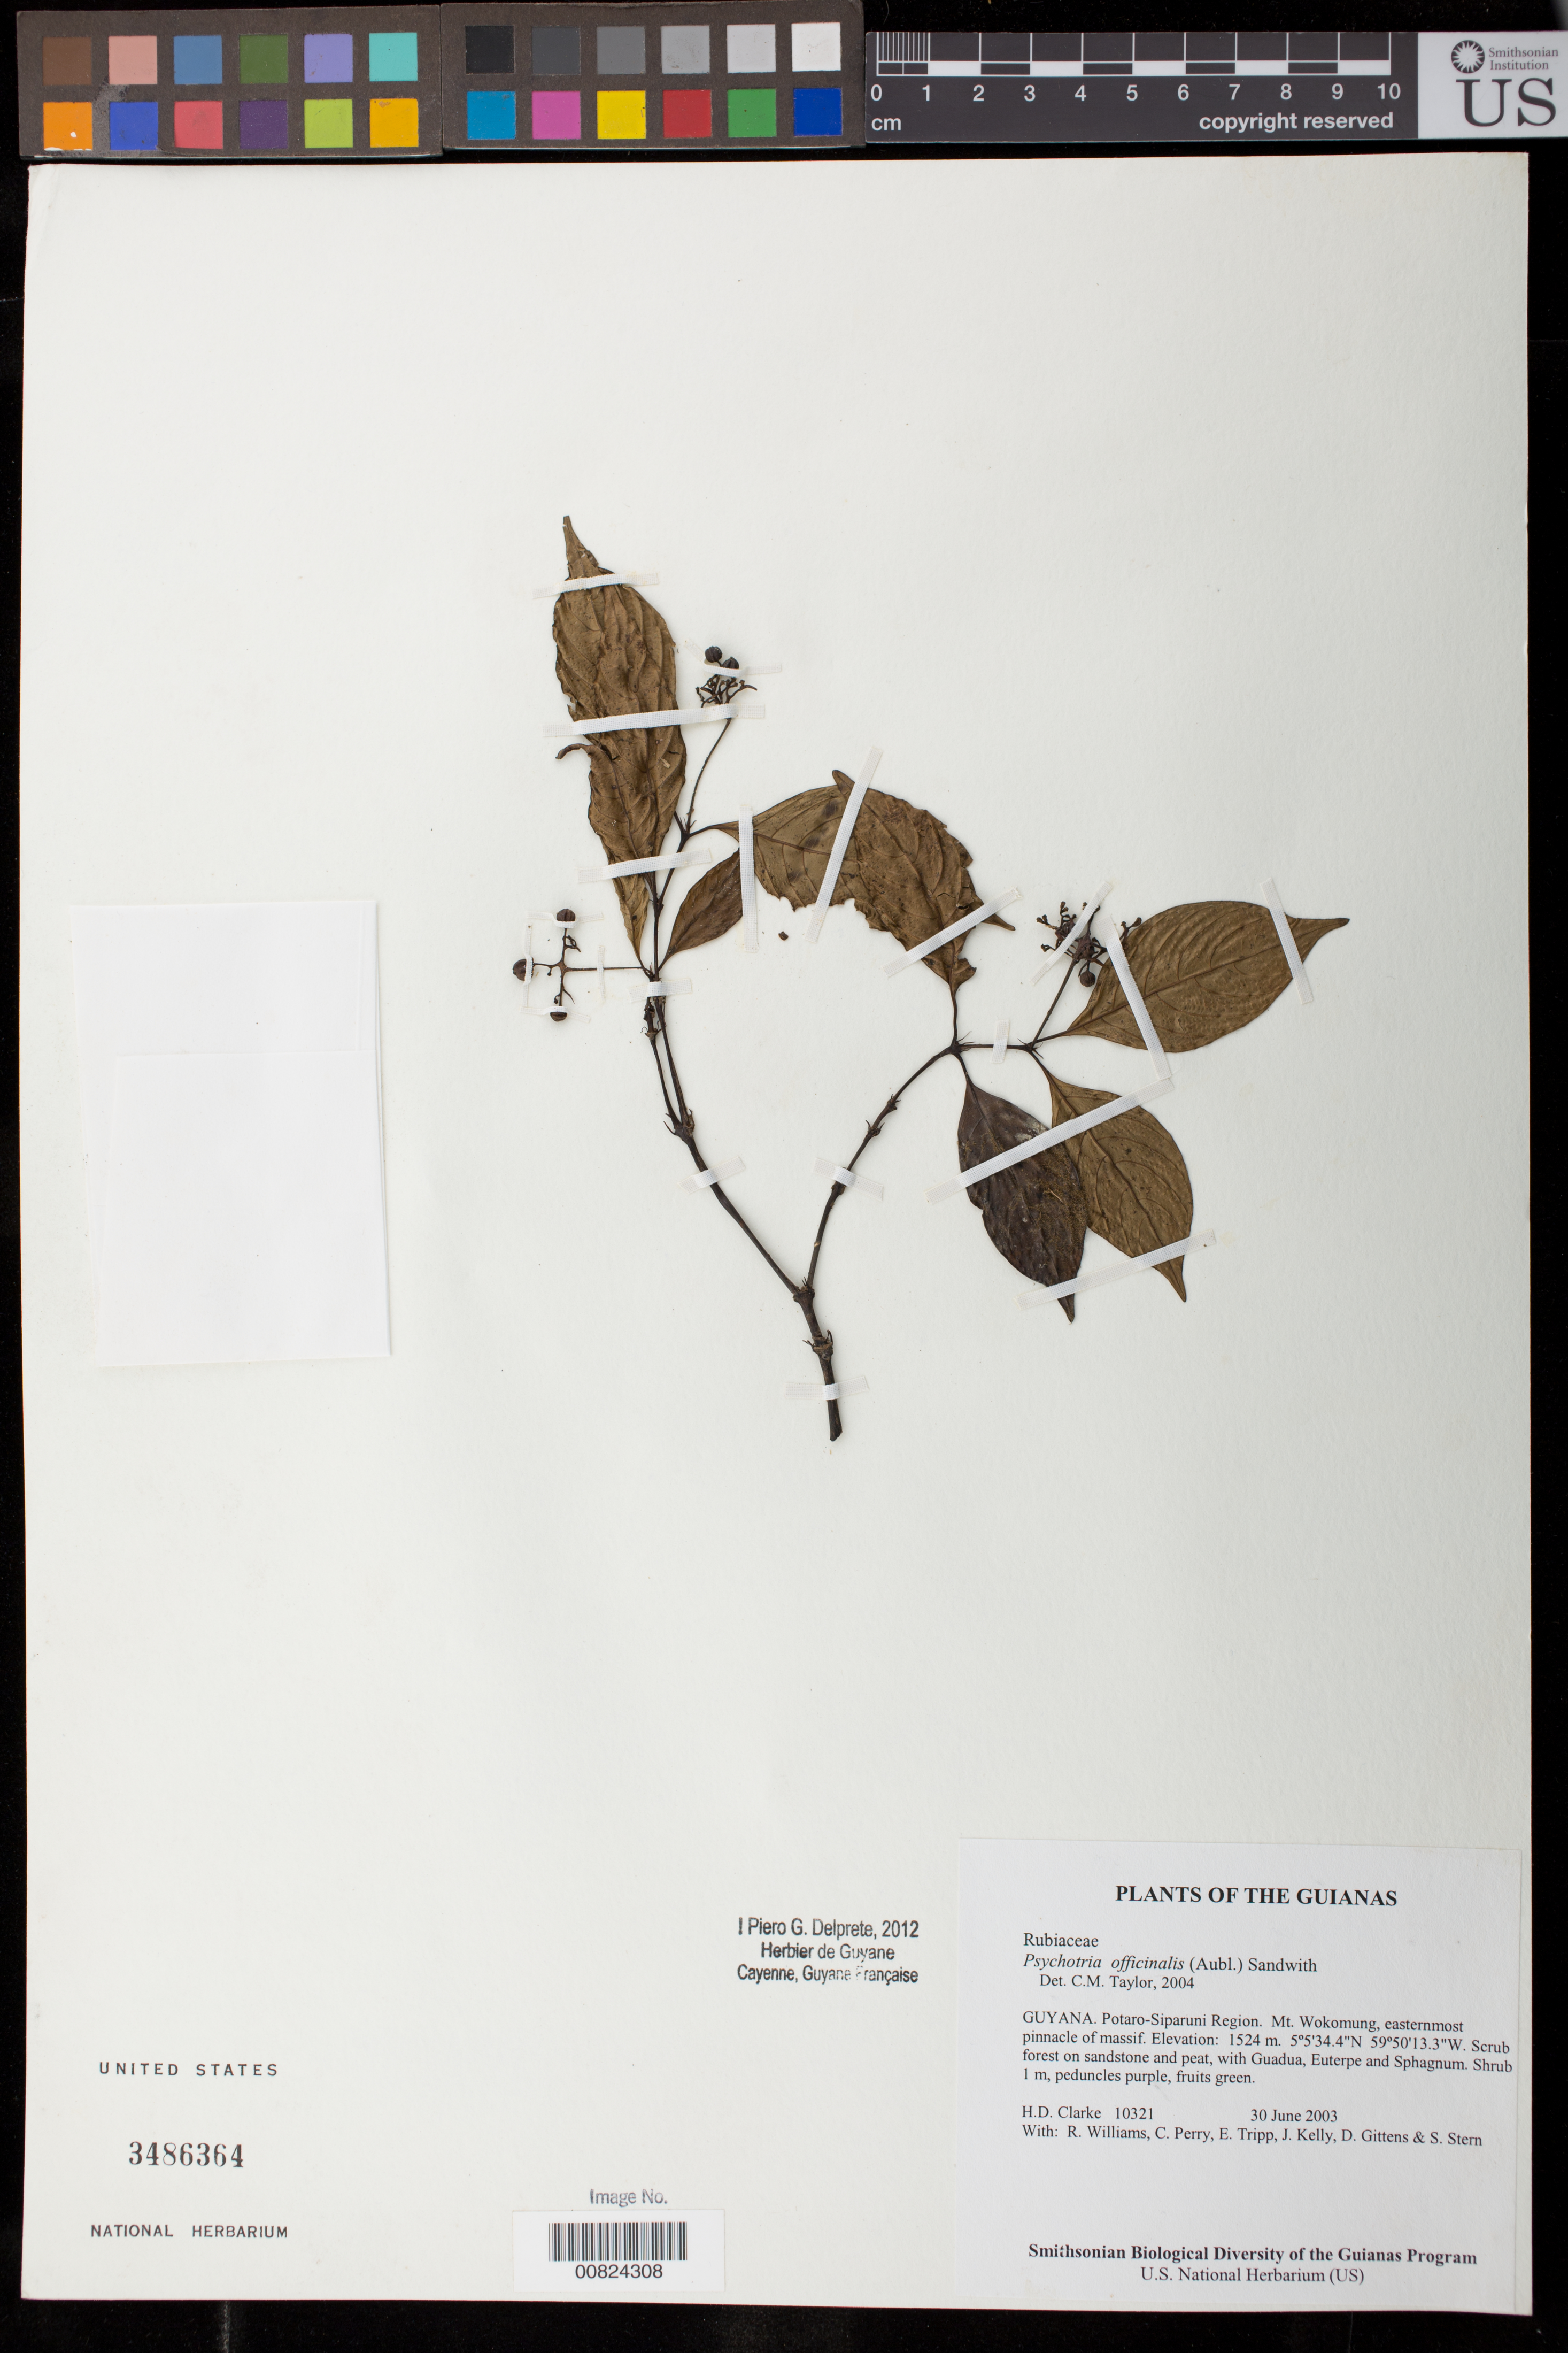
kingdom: Plantae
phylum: Tracheophyta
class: Magnoliopsida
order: Gentianales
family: Rubiaceae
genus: Palicourea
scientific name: Palicourea tenerior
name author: (Cham.) Delprete & J.H. Kirkbr.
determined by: Kirkbride, J. H., Jr.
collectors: H. D. Clarke, R. Williams, C. Perry, E. Tripp, J. Kelly, D. Gittens & S. R. Stern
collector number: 10321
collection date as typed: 30 June 2003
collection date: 2003-06-30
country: Guyana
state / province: Potaro-Siparuni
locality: Mt. Wokomung, easternmost pinnacle of massif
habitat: Scrub forest on sandstone and peat, with Guadua, Euterpe and Sphagnum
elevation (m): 1524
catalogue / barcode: US 3486364